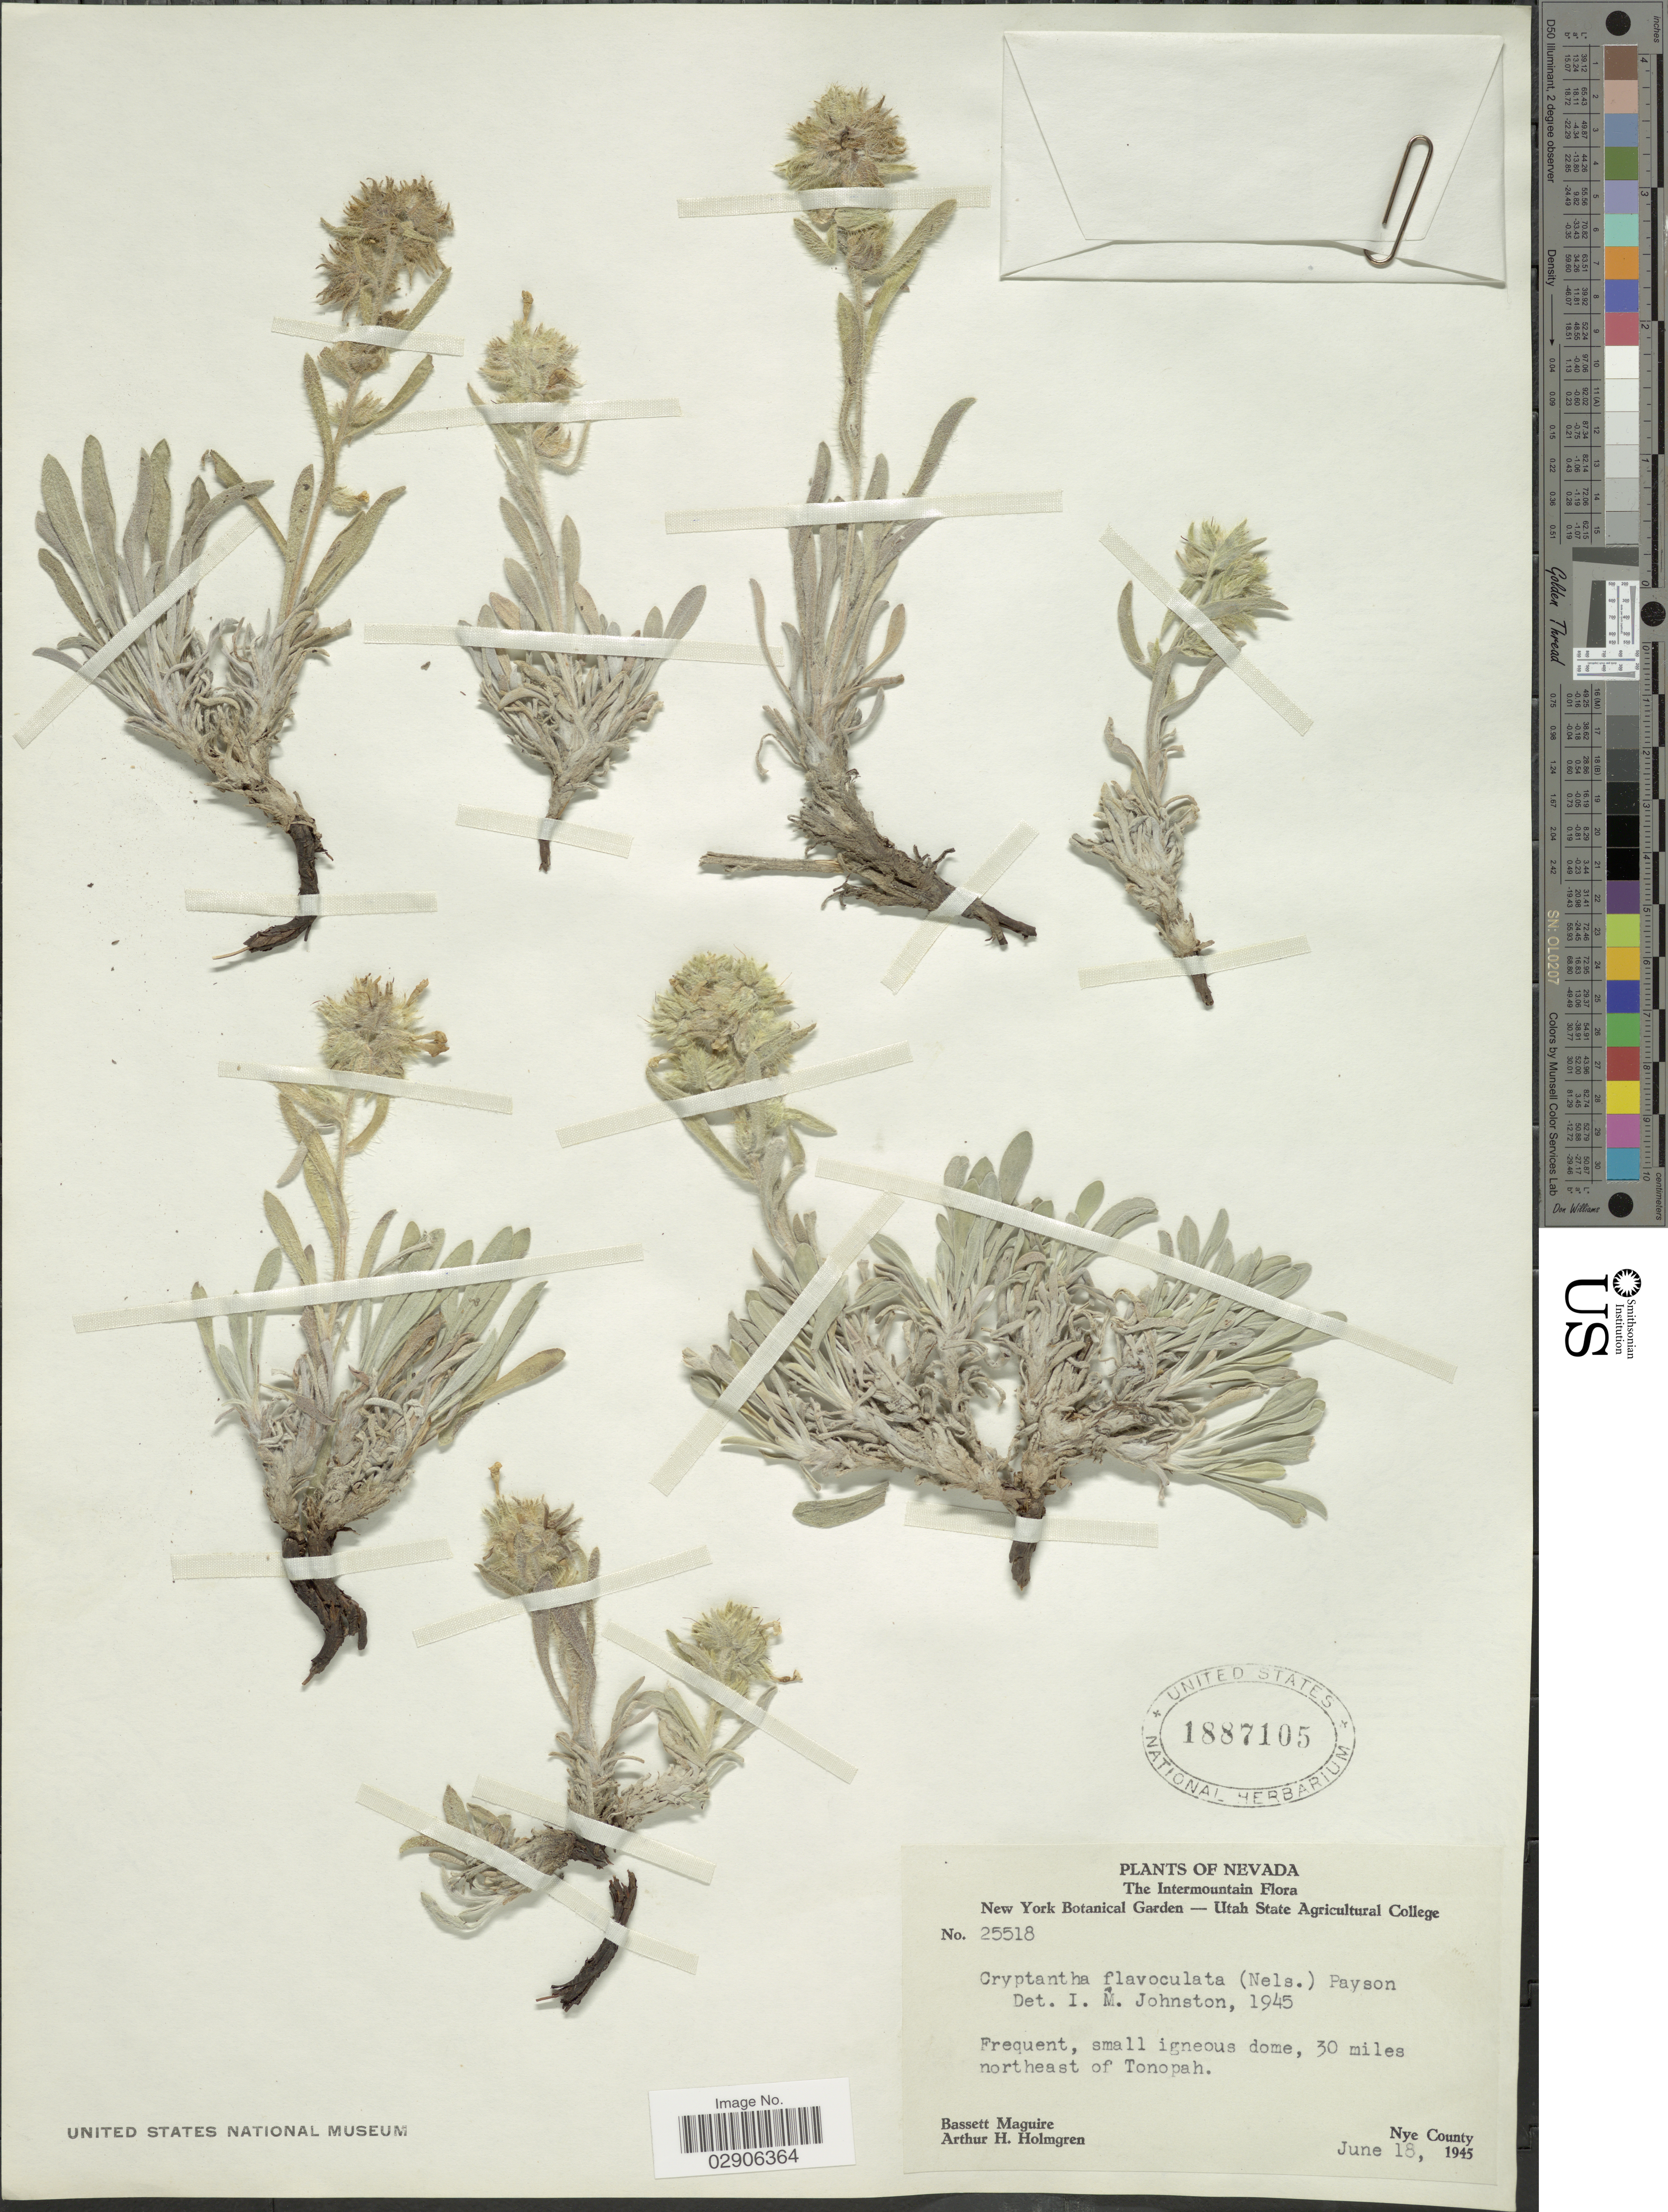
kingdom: Plantae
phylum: Tracheophyta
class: Magnoliopsida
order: Boraginales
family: Boraginaceae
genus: Cryptantha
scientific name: Cryptantha flavoculata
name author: (A. Nelson) Payson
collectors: B. Maguire & A. H. Holmgren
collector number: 25518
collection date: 1945-06-18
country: United States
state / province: Nevada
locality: The Intermountain. Frequent, small igneous dome, 30 miles northeast of Tonopah. Nye County.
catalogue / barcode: US 1887105